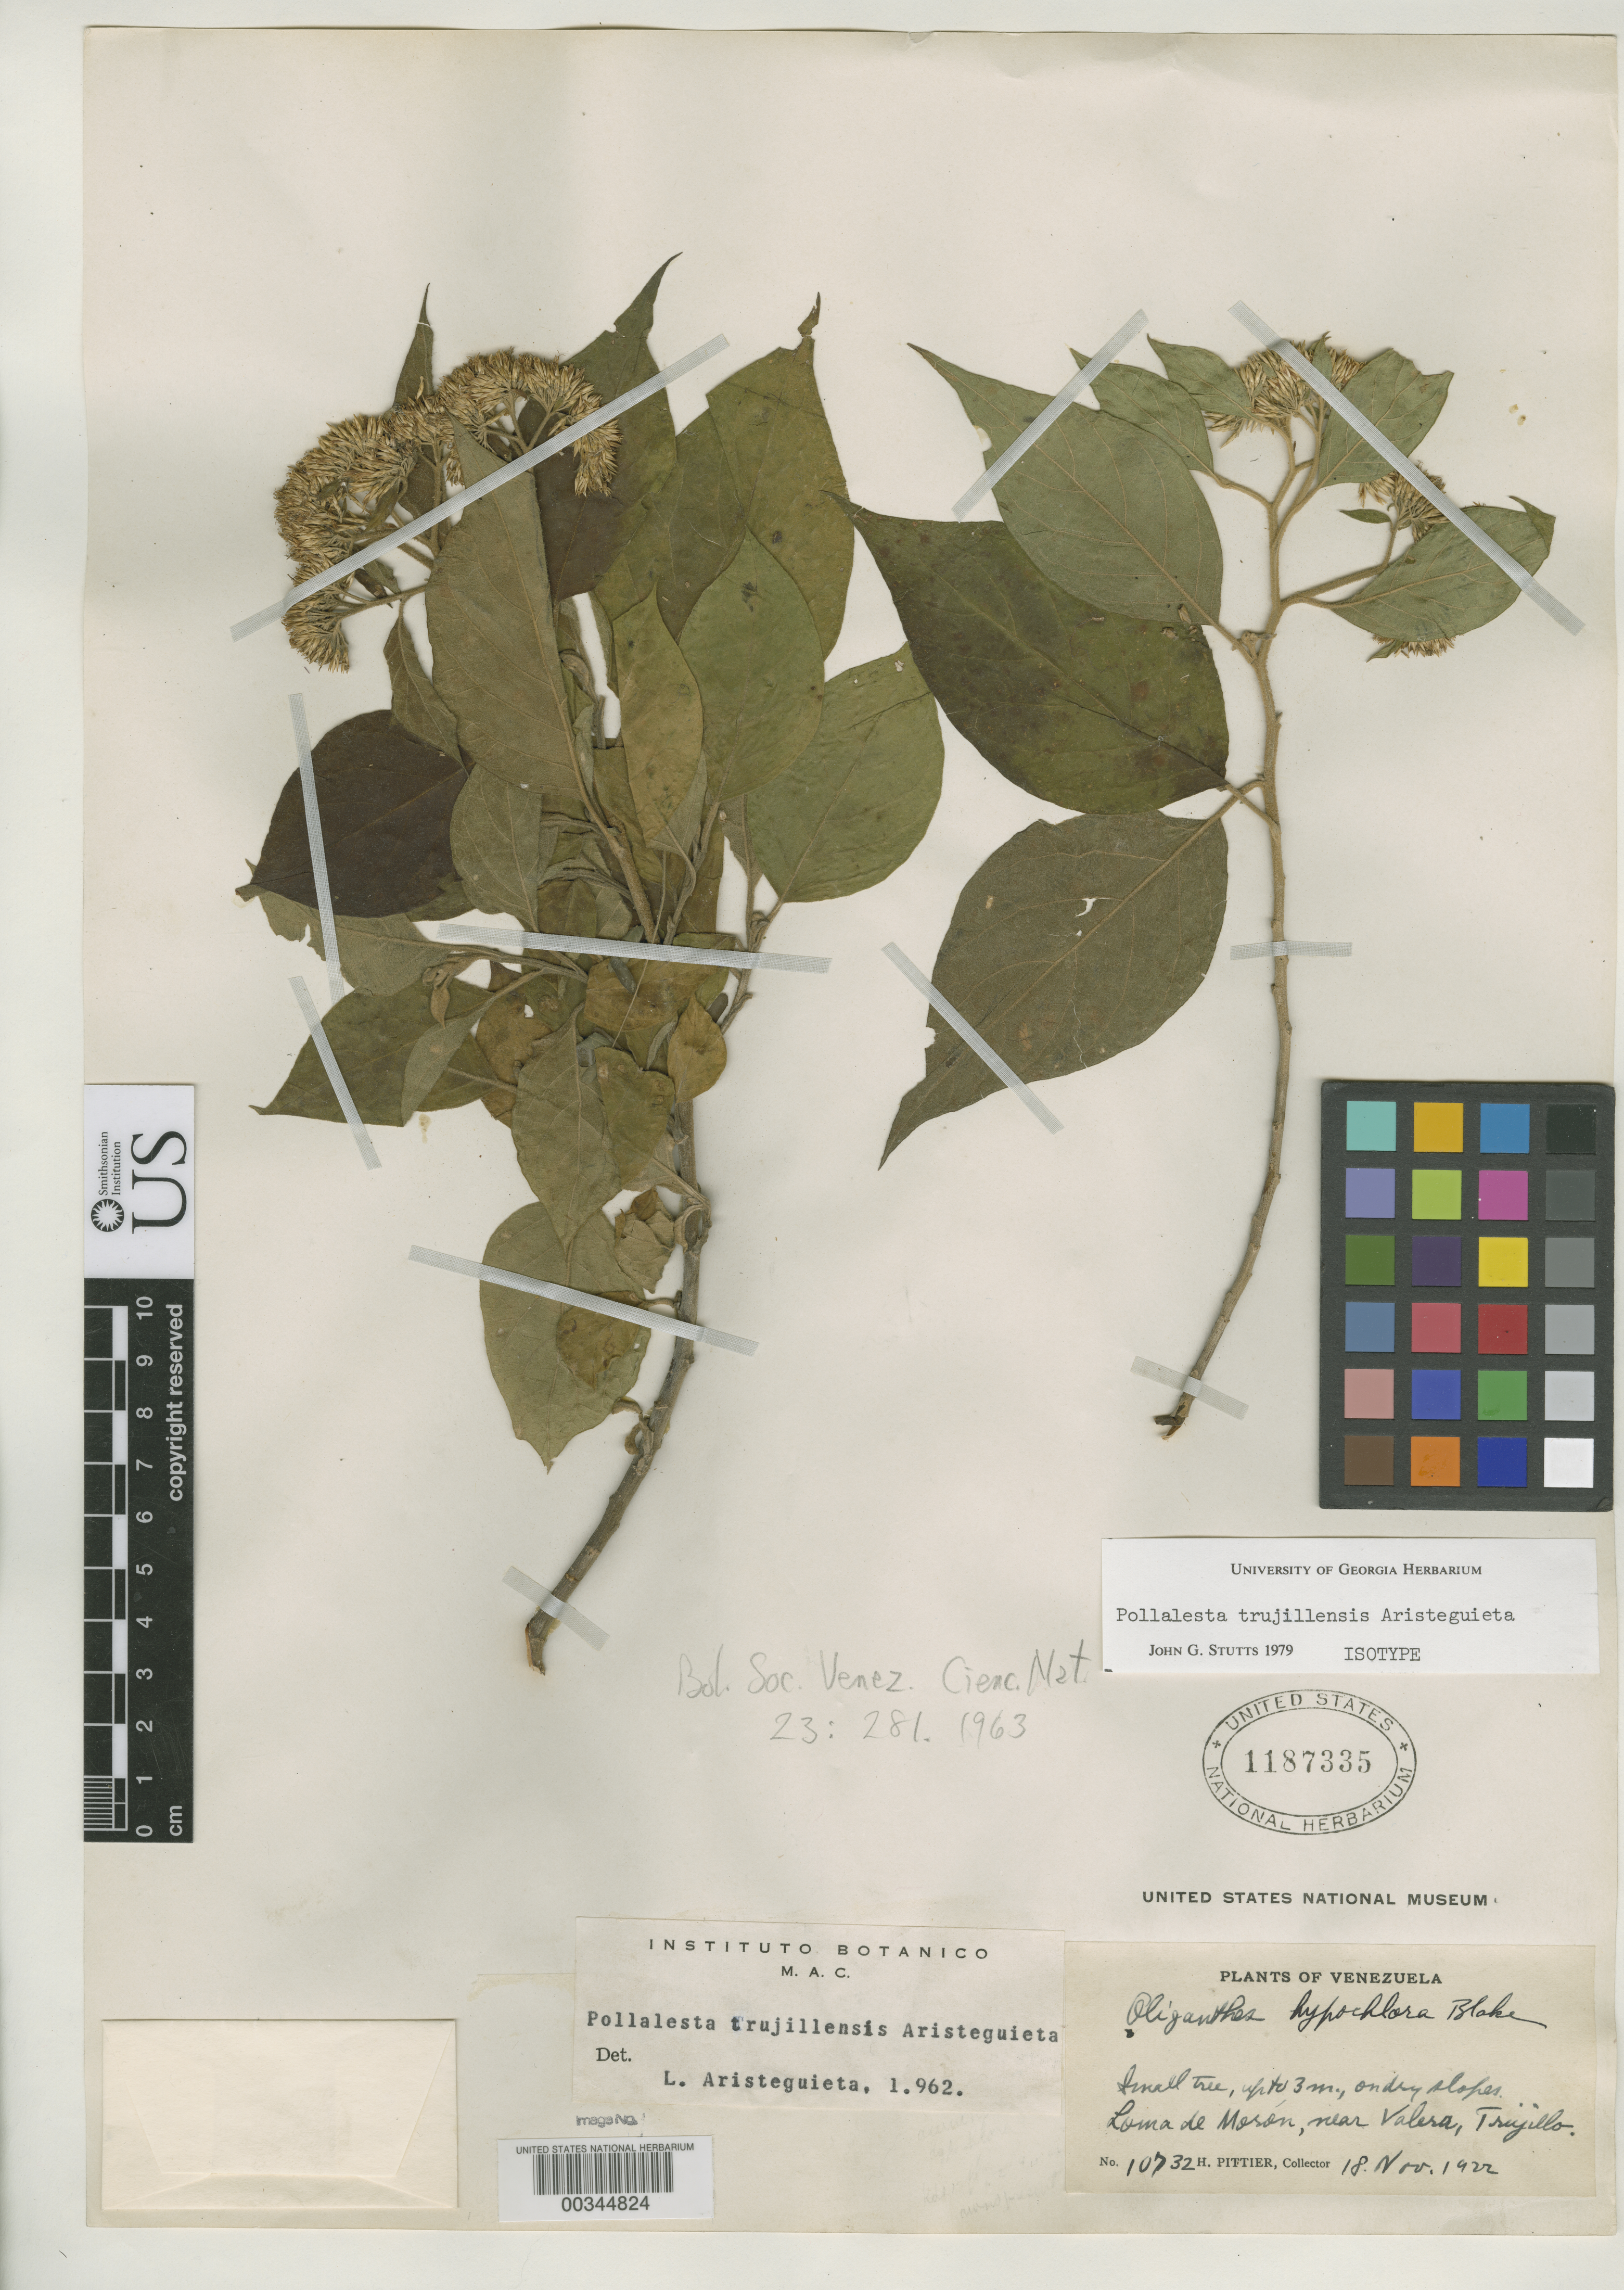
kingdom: Plantae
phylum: Tracheophyta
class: Magnoliopsida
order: Asterales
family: Asteraceae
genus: Pollalesta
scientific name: Pollalesta trujillensis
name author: Aristeg.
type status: Isotype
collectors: H. F. Pittier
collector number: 10732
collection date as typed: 18 Nov 1922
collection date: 1922-11-18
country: Venezuela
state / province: Trujillo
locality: Loma de Moron, near Valera.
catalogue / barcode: US 1187335